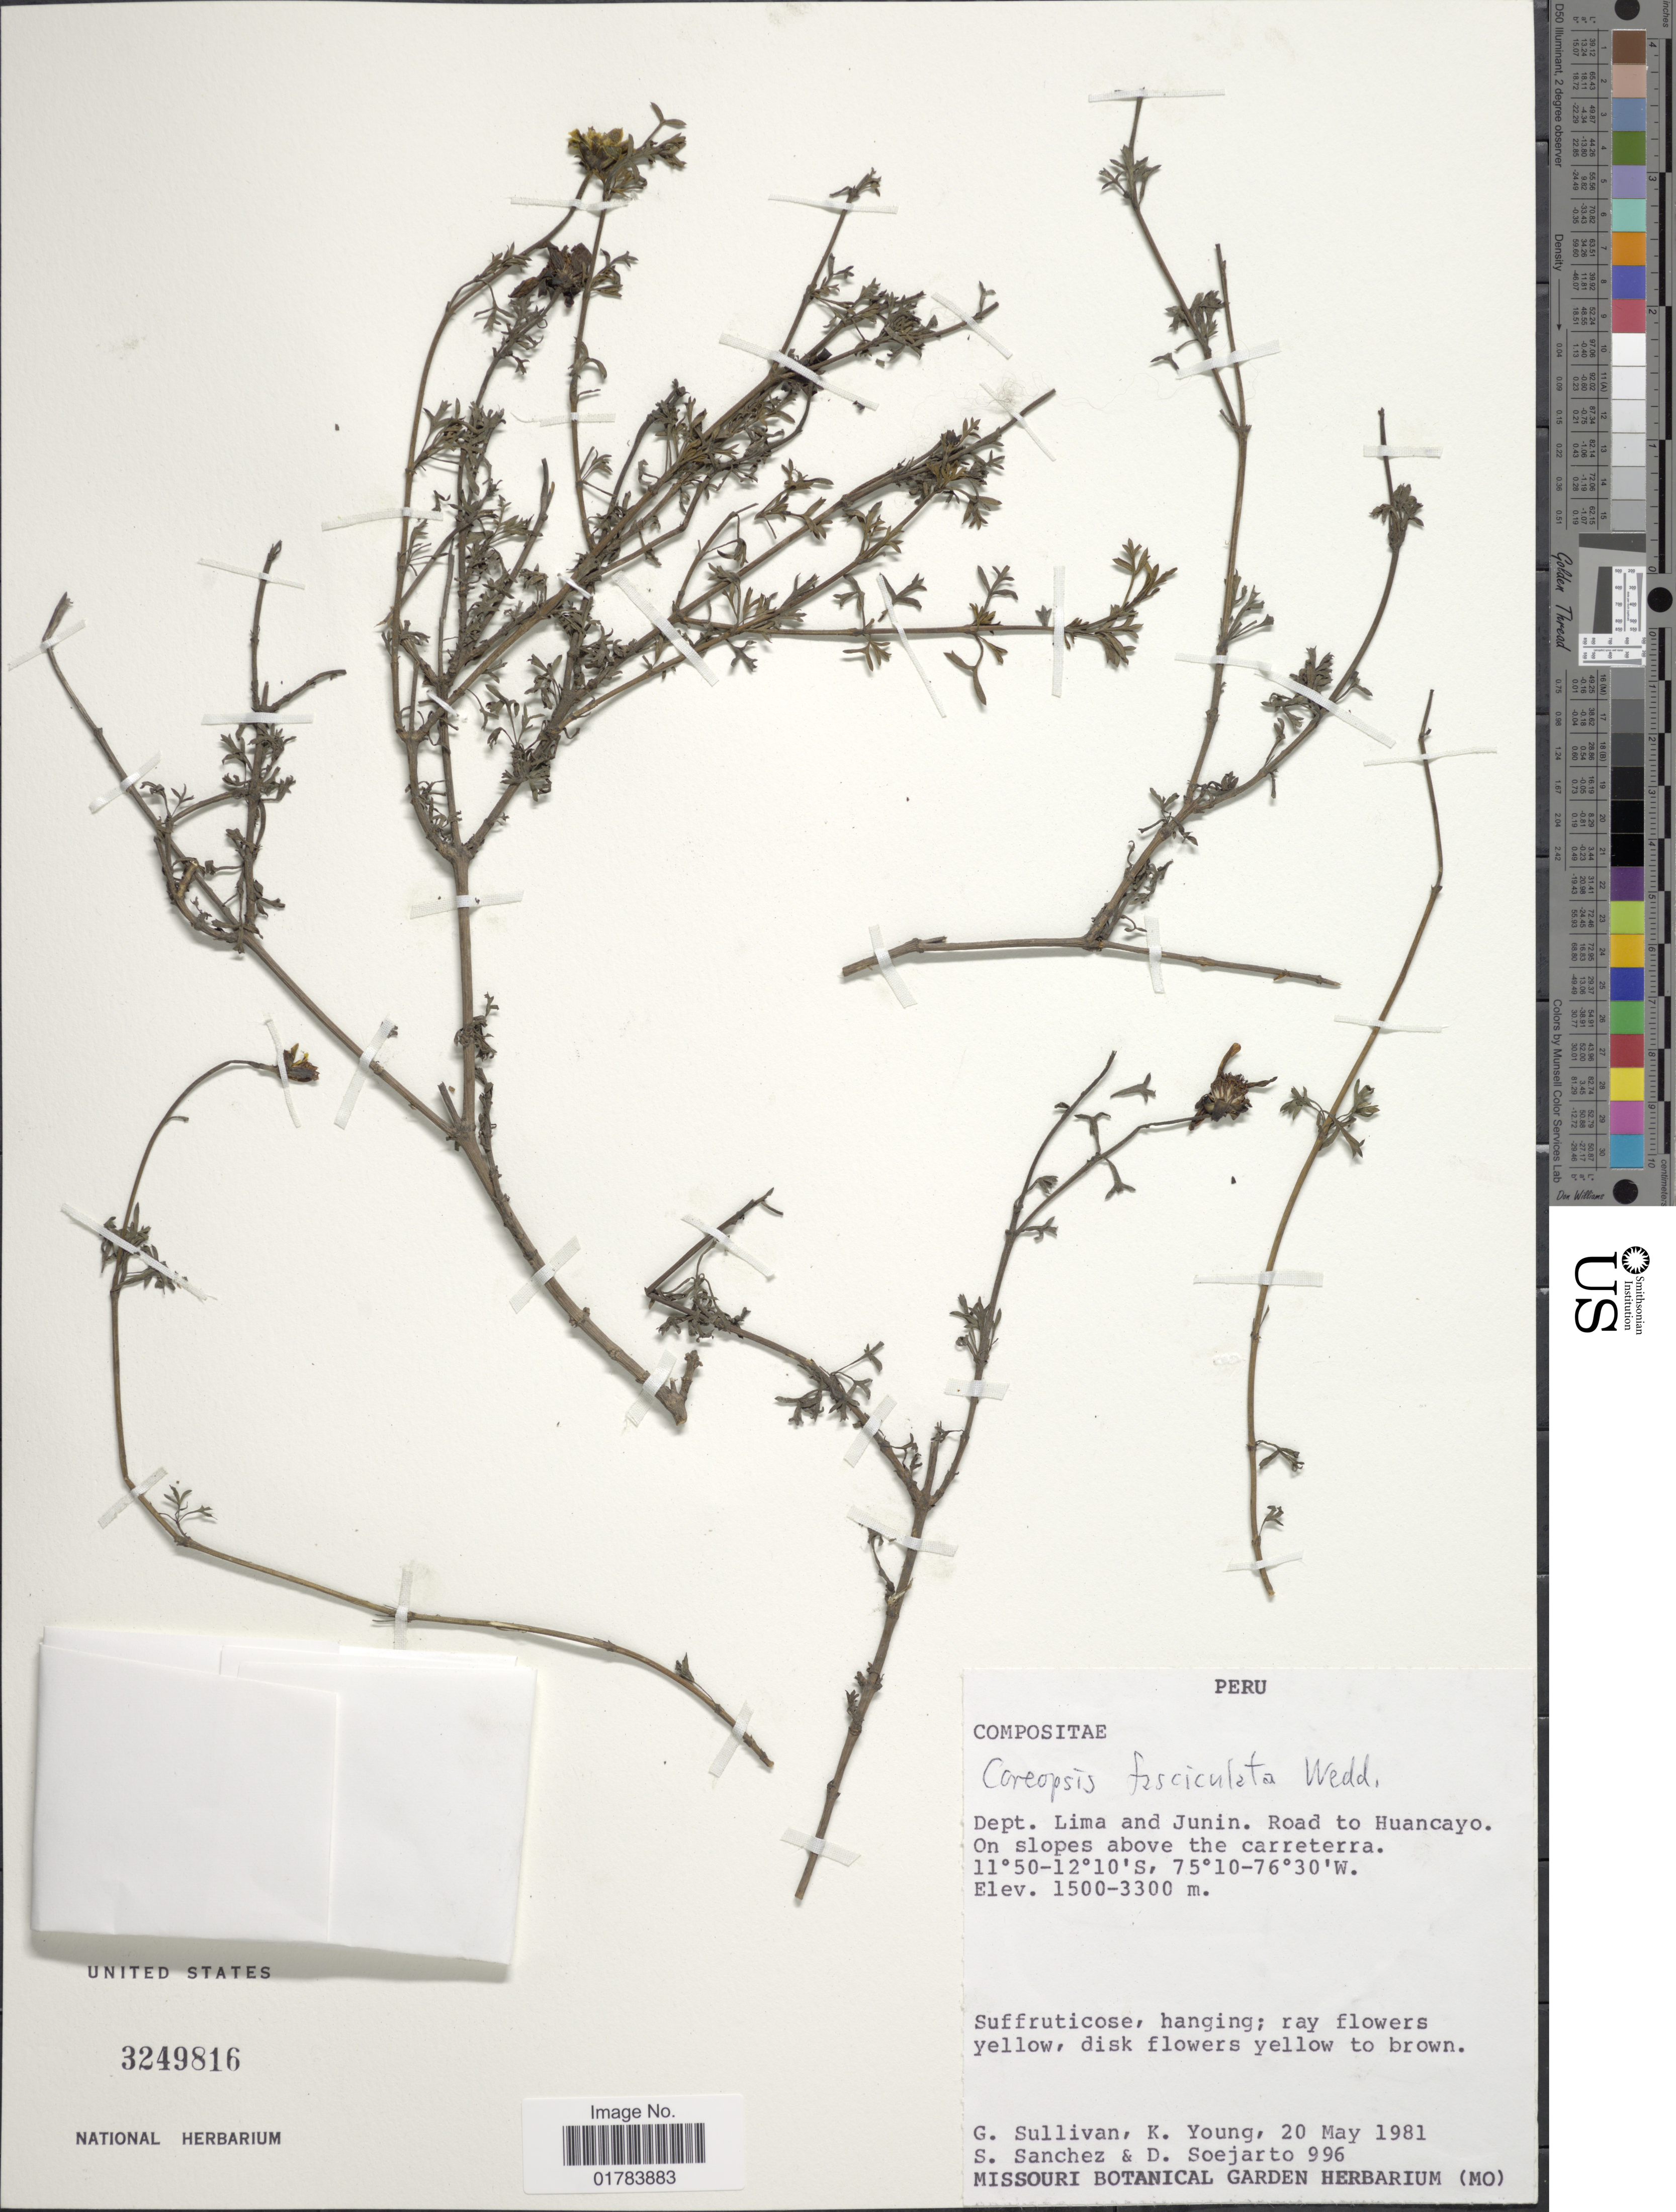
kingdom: Plantae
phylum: Tracheophyta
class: Magnoliopsida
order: Asterales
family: Asteraceae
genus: Coreopsis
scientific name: Coreopsis fasciculata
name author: Wedd.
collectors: G. Sullivan, K. Young, S. Sanchez & D. Soejarto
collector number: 996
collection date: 1981-05-20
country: Peru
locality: Dept. Lima and Junin. Road to Huancayo.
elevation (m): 1500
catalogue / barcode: US 3249816